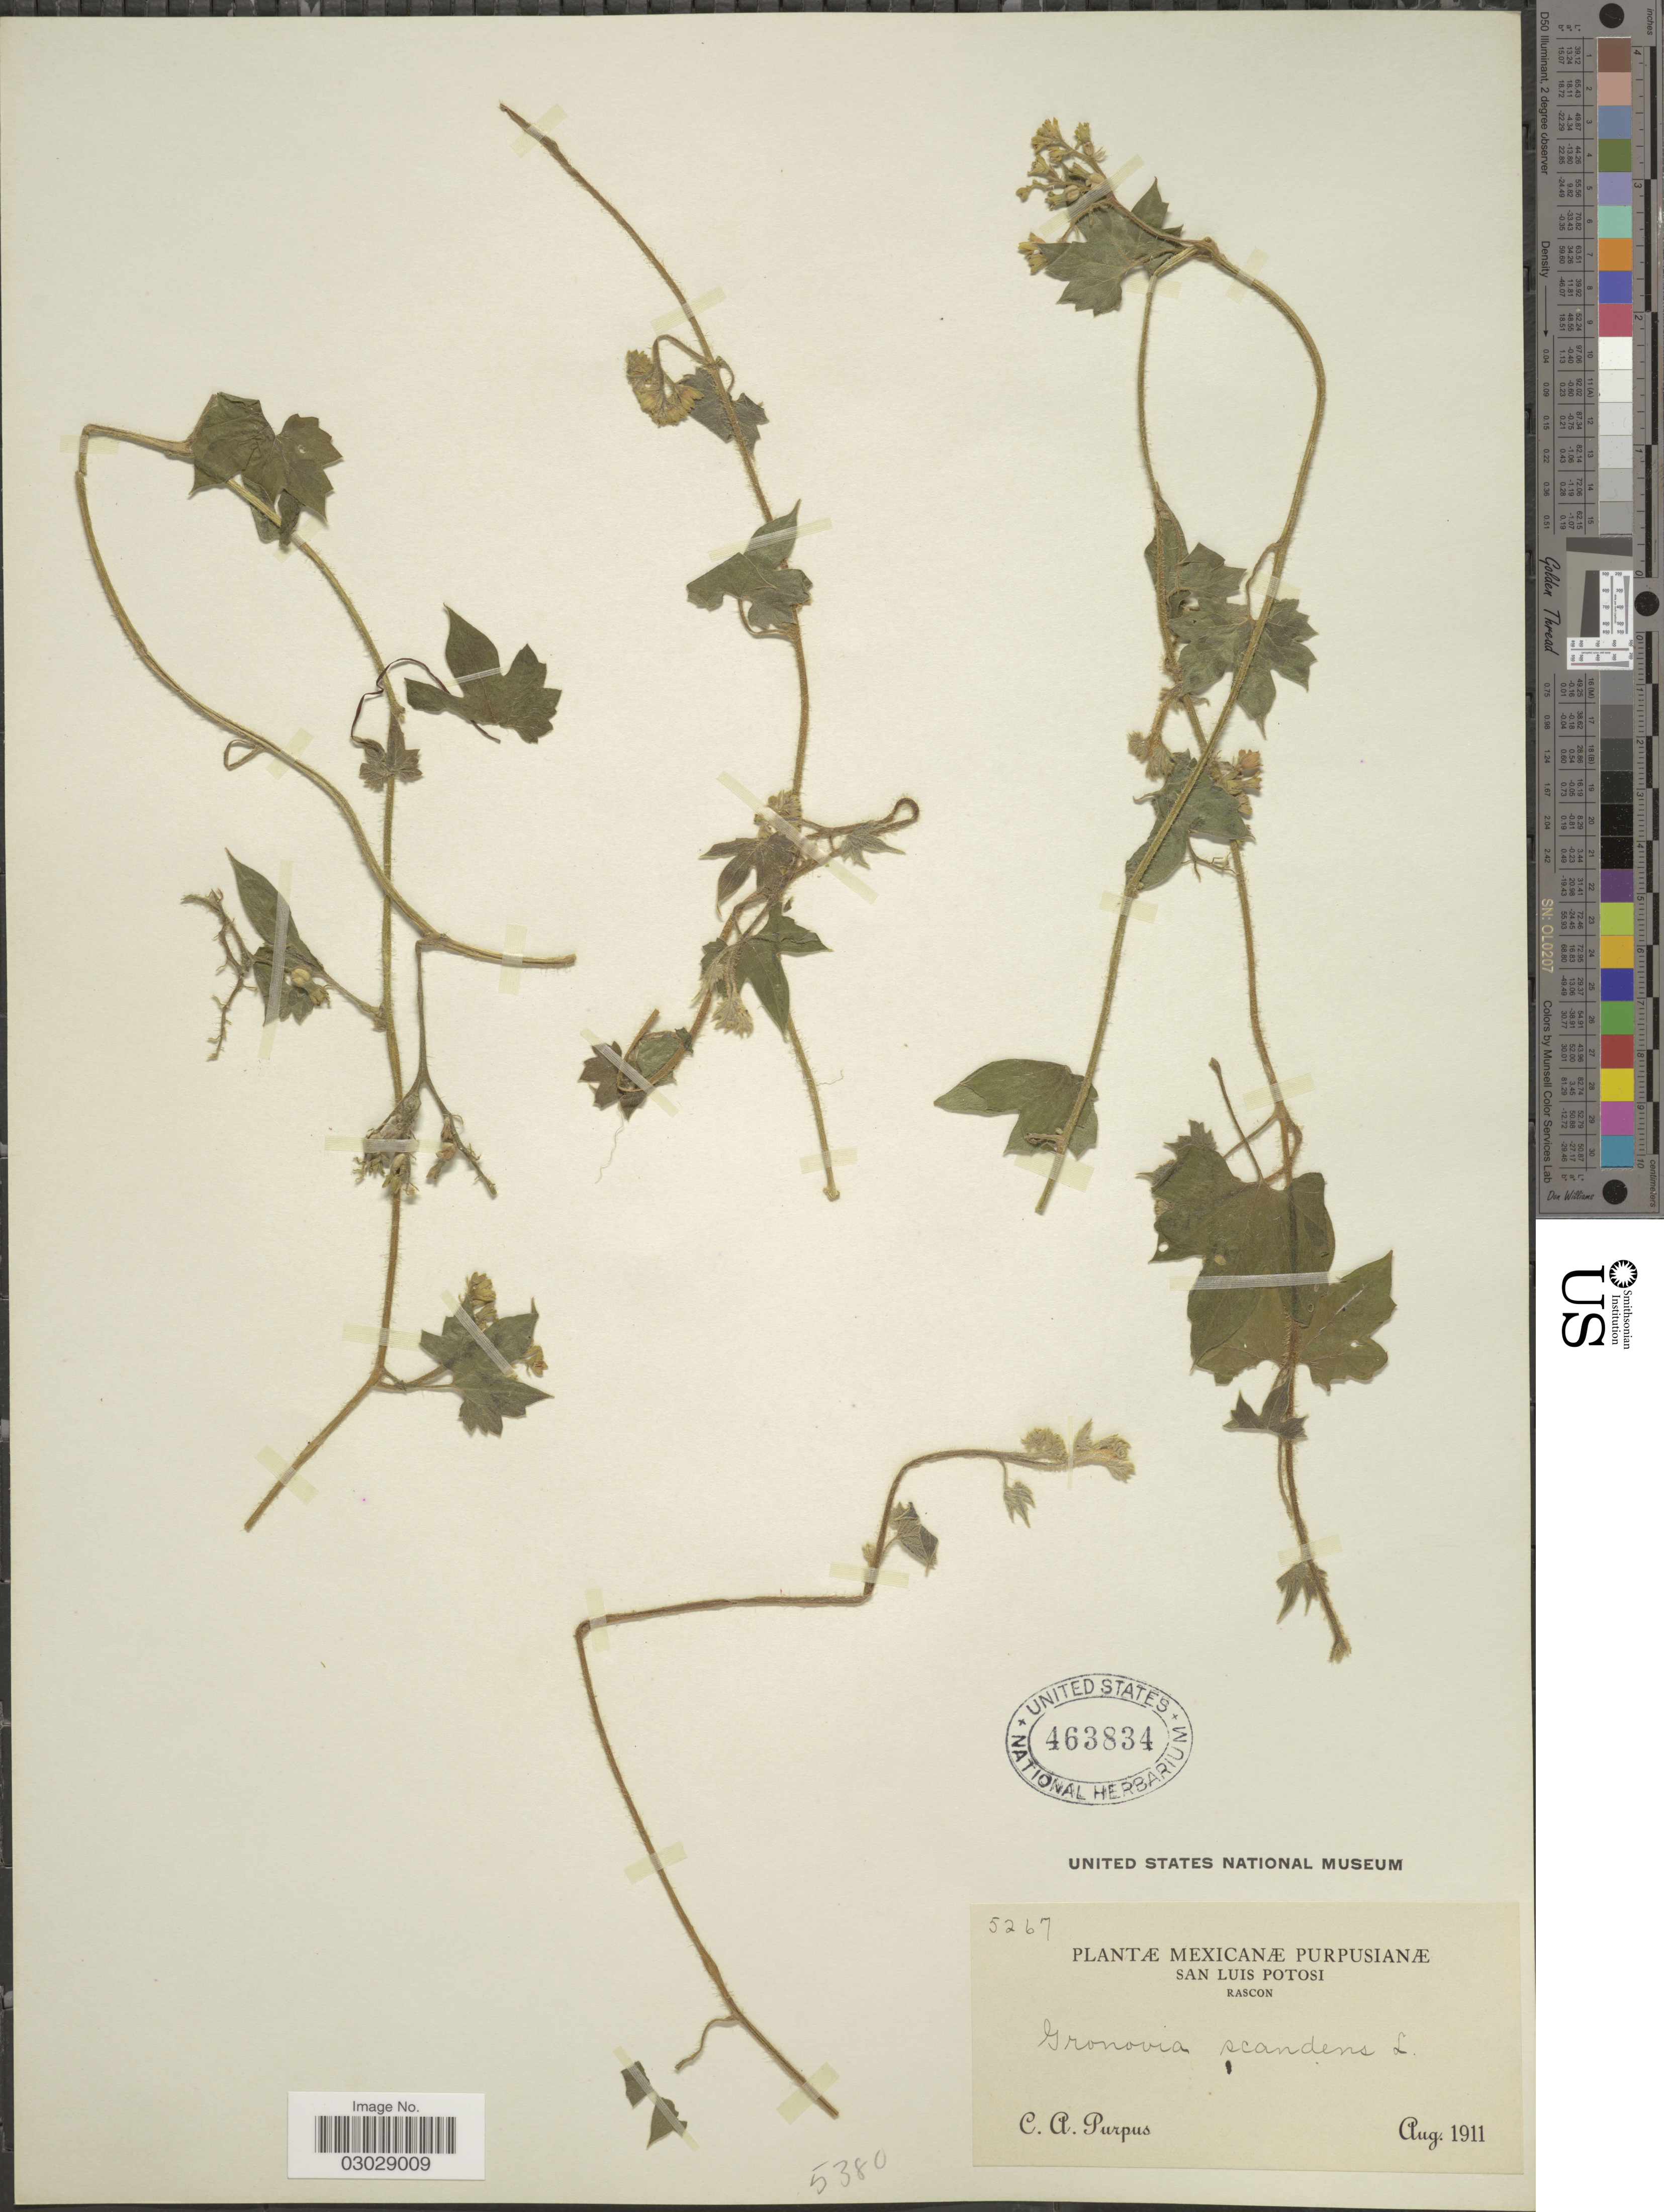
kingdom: Plantae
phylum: Tracheophyta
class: Magnoliopsida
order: Cornales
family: Loasaceae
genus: Gronovia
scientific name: Gronovia scandens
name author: L.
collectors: C. A. Purpus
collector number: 5267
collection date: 1911-08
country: Mexico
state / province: San Luis Potosí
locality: Rascon.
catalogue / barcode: US 463834